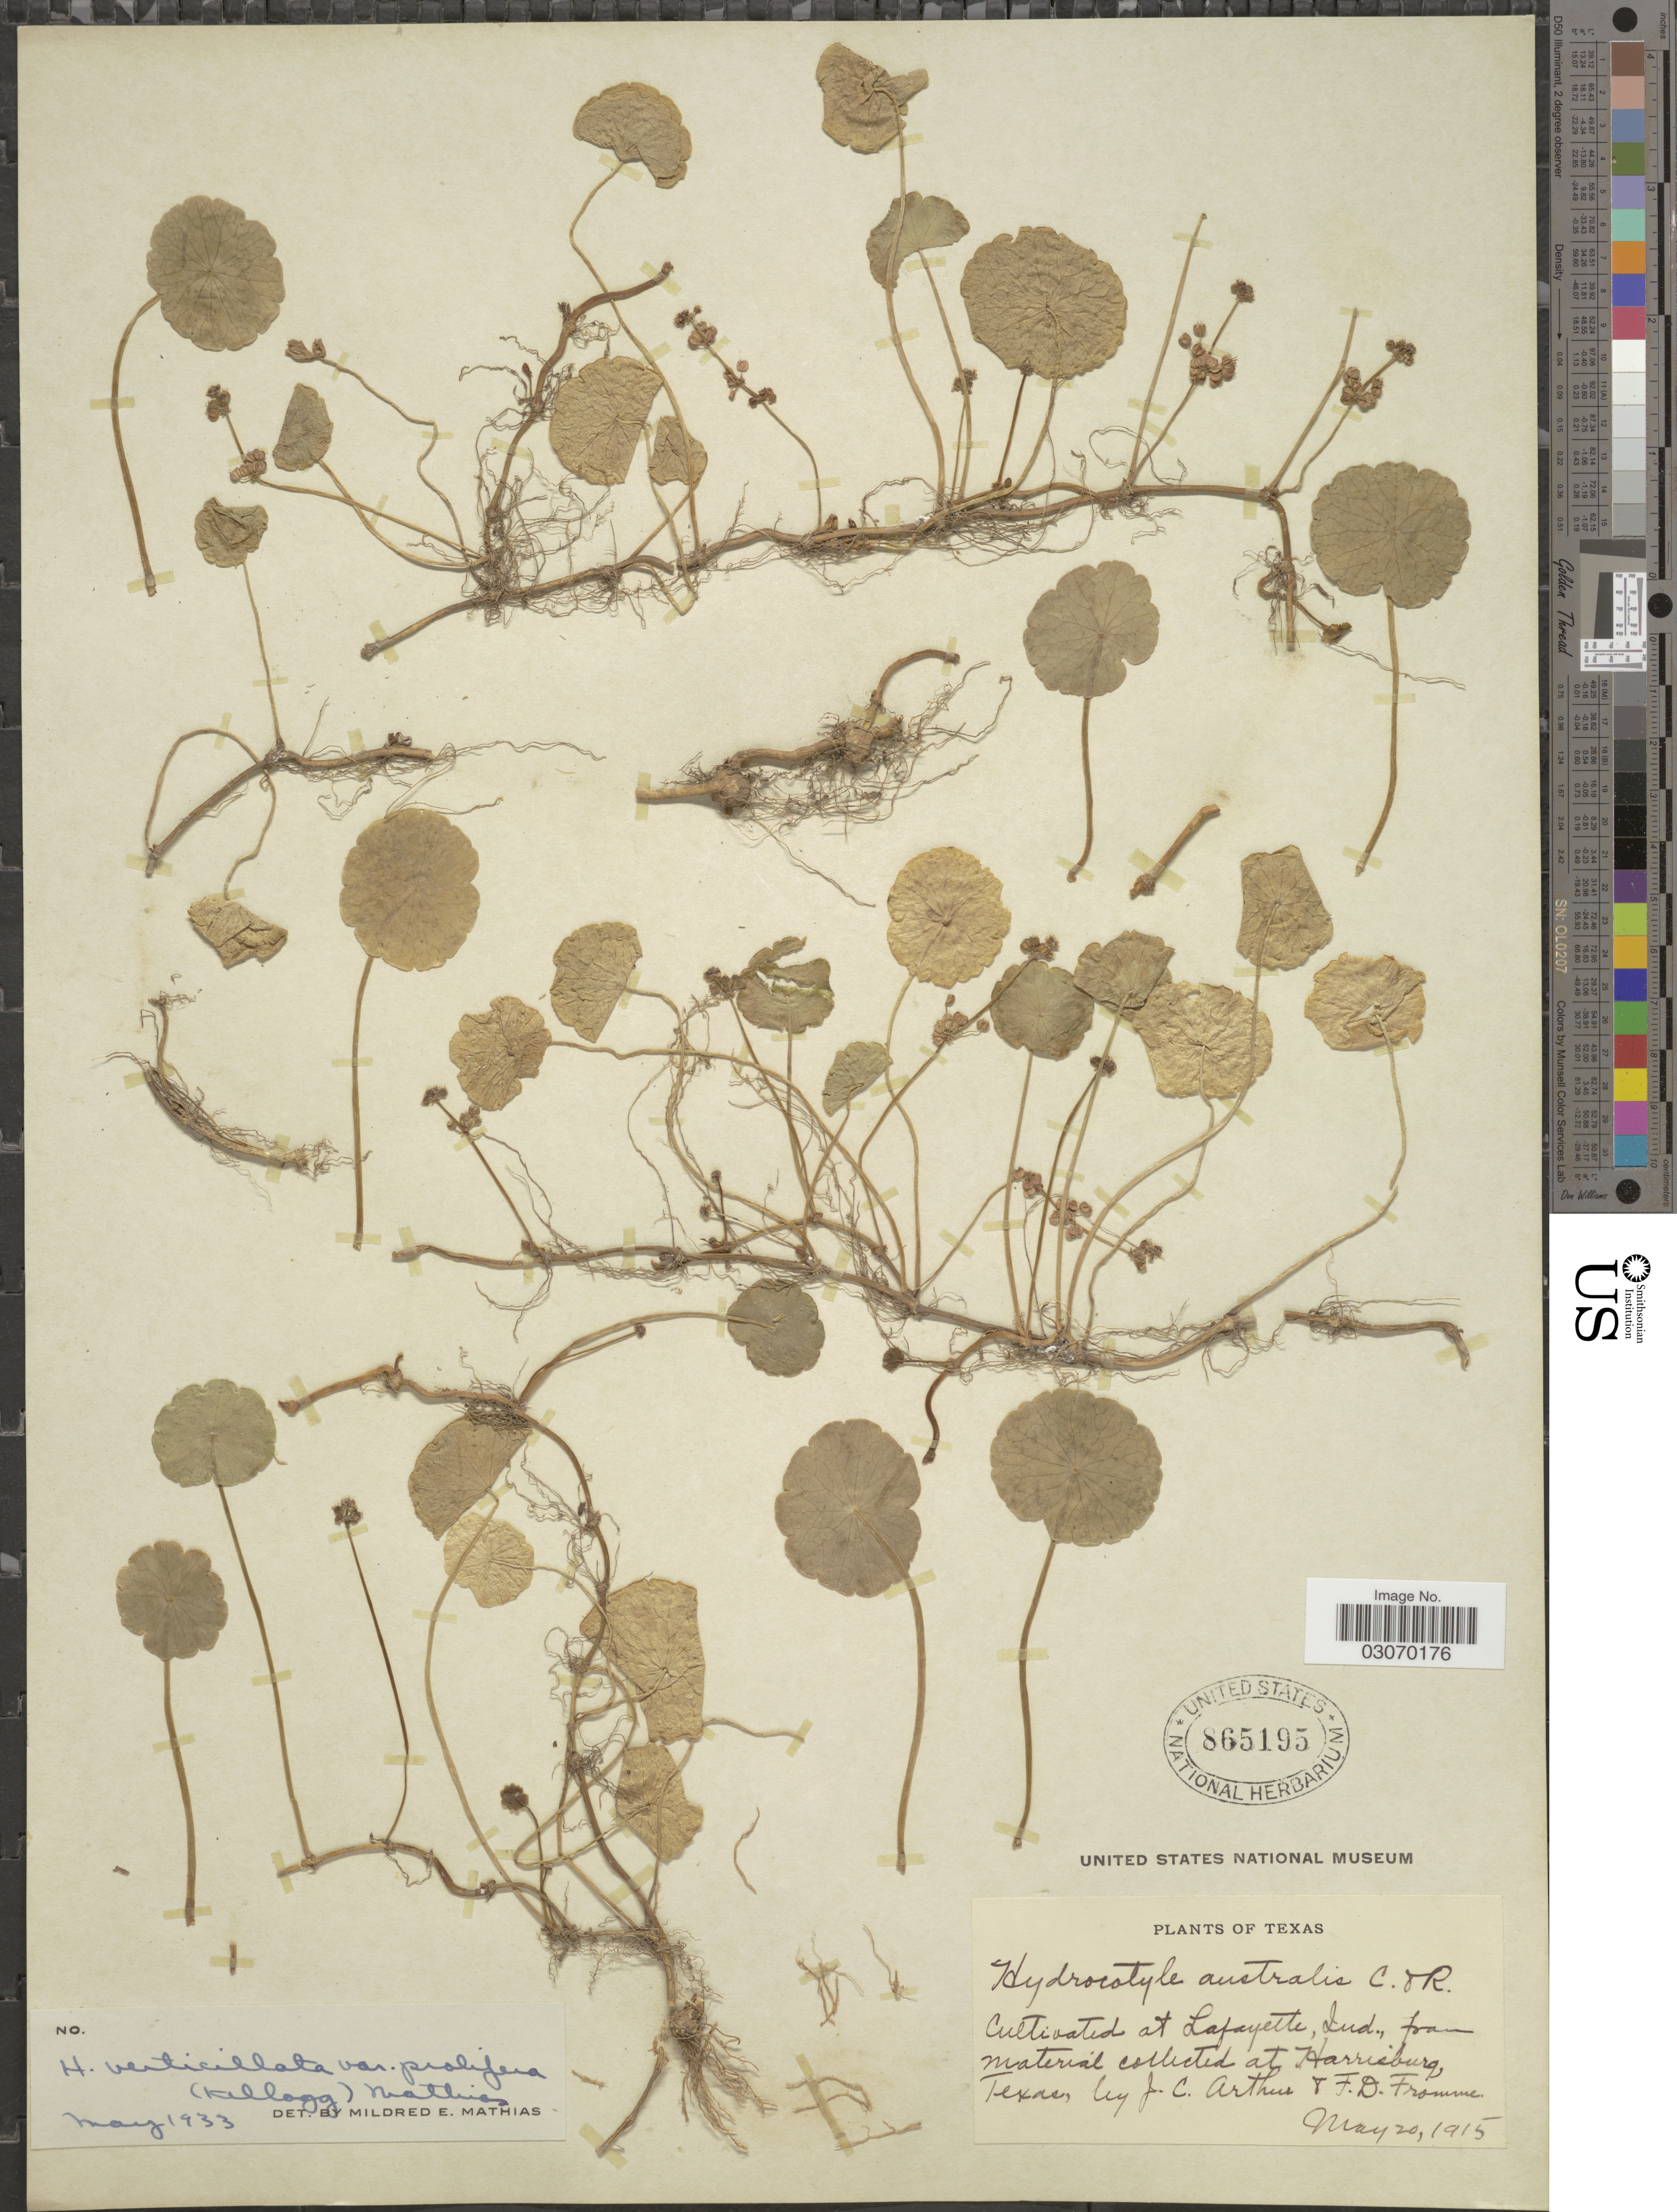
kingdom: Plantae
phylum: Tracheophyta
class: Magnoliopsida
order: Apiales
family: Araliaceae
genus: Hydrocotyle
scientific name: Hydrocotyle verticillata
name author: Thunb.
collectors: J. C. Arthur & F. Fromme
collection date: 1915-05-20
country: United States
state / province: Texas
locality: At Lafayette, Ind. At Harrisburg.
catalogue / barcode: US 865195